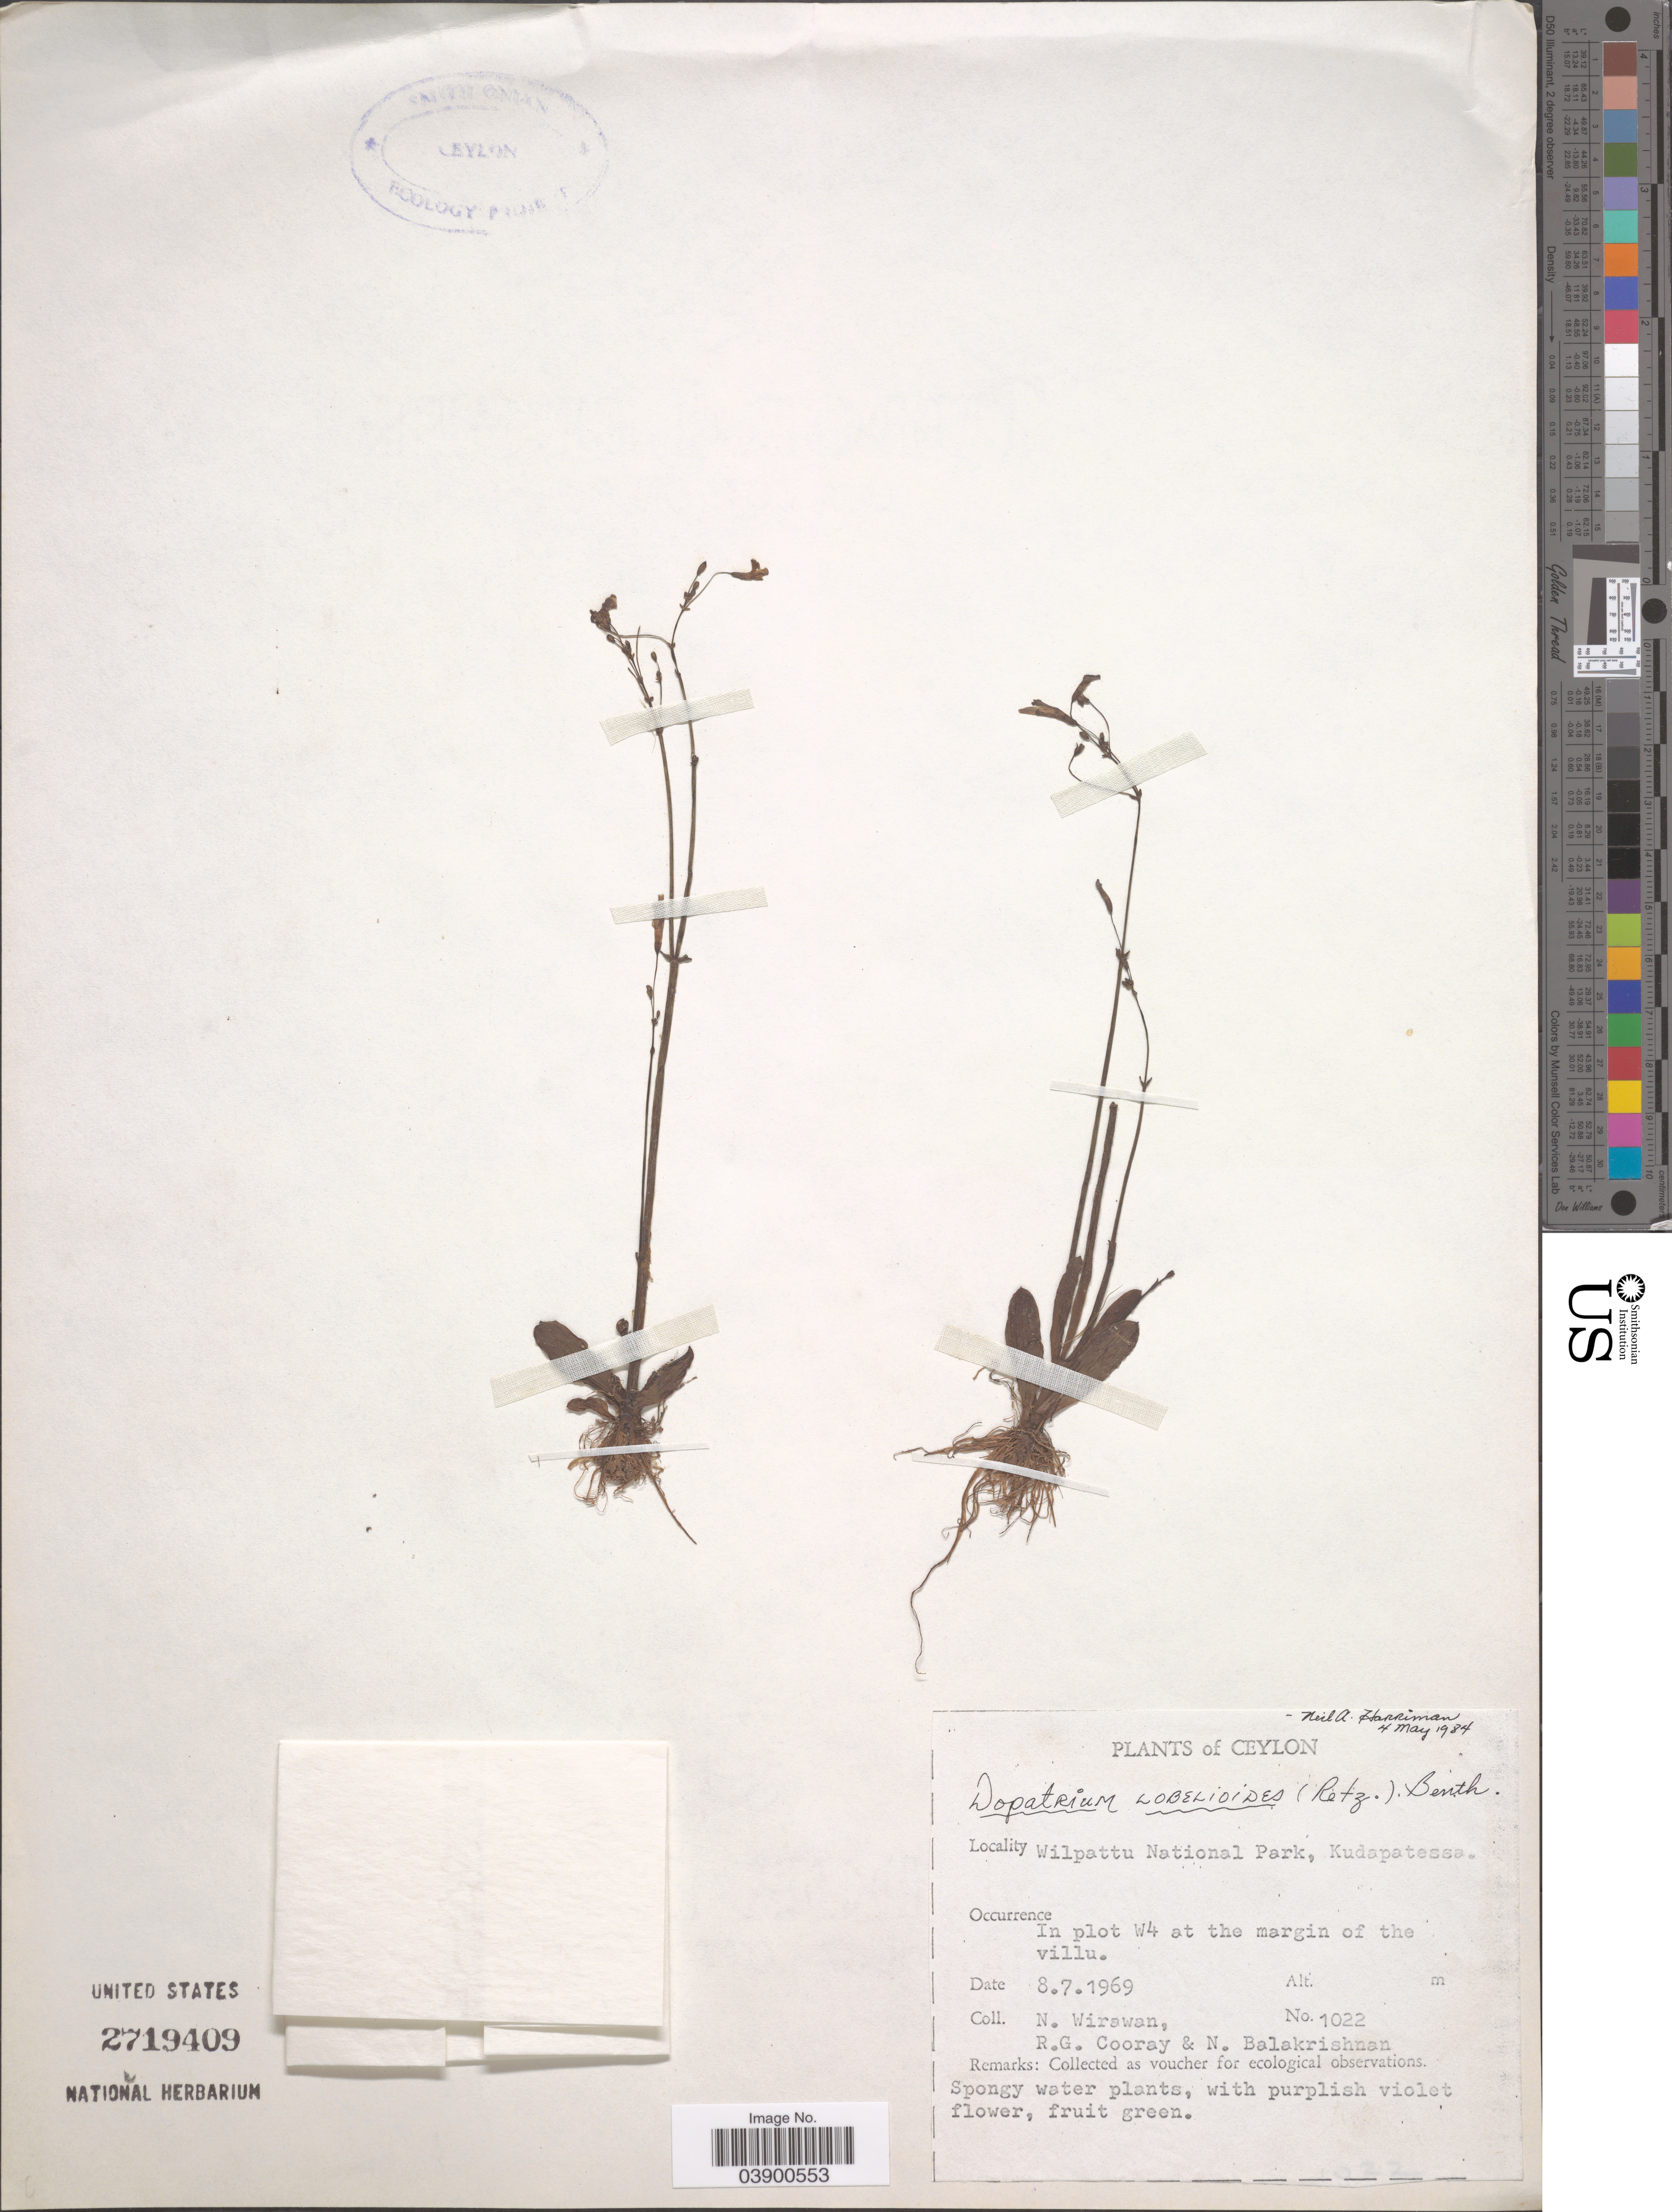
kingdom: Plantae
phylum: Tracheophyta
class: Magnoliopsida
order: Lamiales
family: Plantaginaceae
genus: Dopatrium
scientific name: Dopatrium lobelioides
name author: (Retz.) Benth.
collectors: N. Wirawan, R. Cooray & N. Balakrishnan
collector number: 1022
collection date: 1969-07-08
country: Sri Lanka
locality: Ceylon. Wilpattu National Park, Kudapatessa.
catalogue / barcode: US 2719409